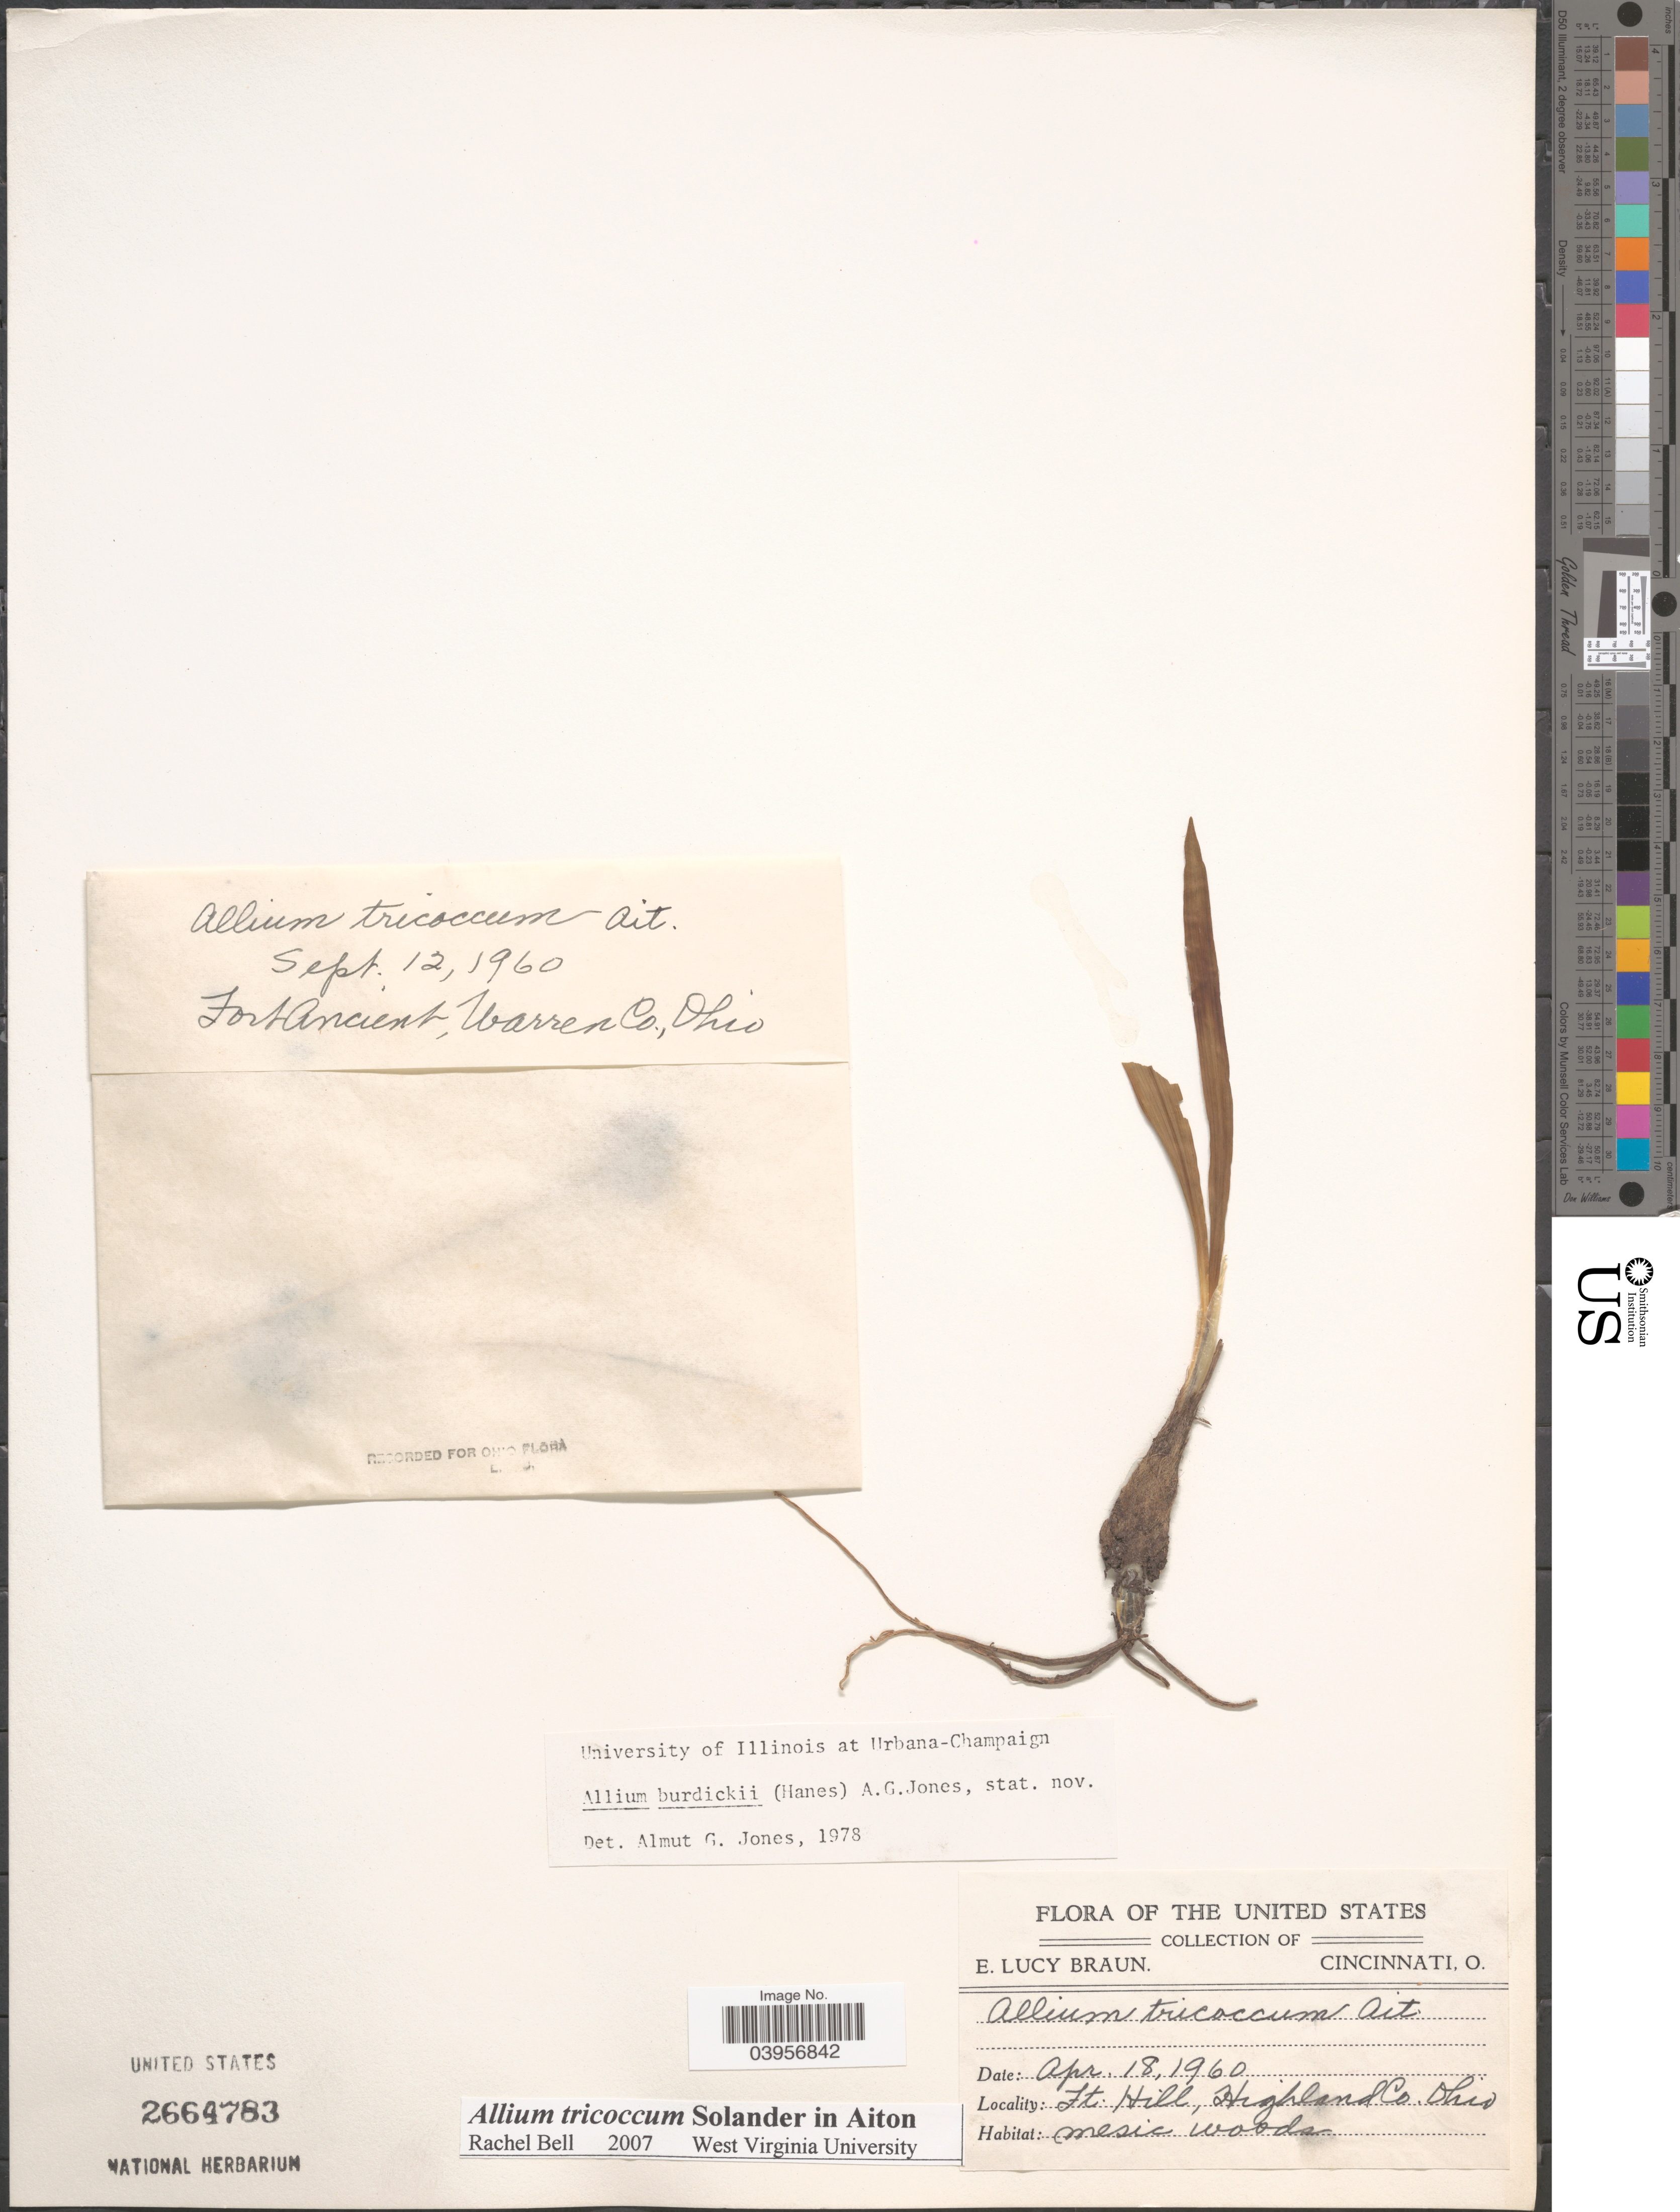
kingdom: Plantae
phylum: Tracheophyta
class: Liliopsida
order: Asparagales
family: Amaryllidaceae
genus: Allium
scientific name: Allium tricoccum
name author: Aiton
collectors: E. L. Braun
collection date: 1960-04-18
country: United States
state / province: Ohio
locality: Ft. Hill, Highland Co.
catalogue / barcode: US 2664783